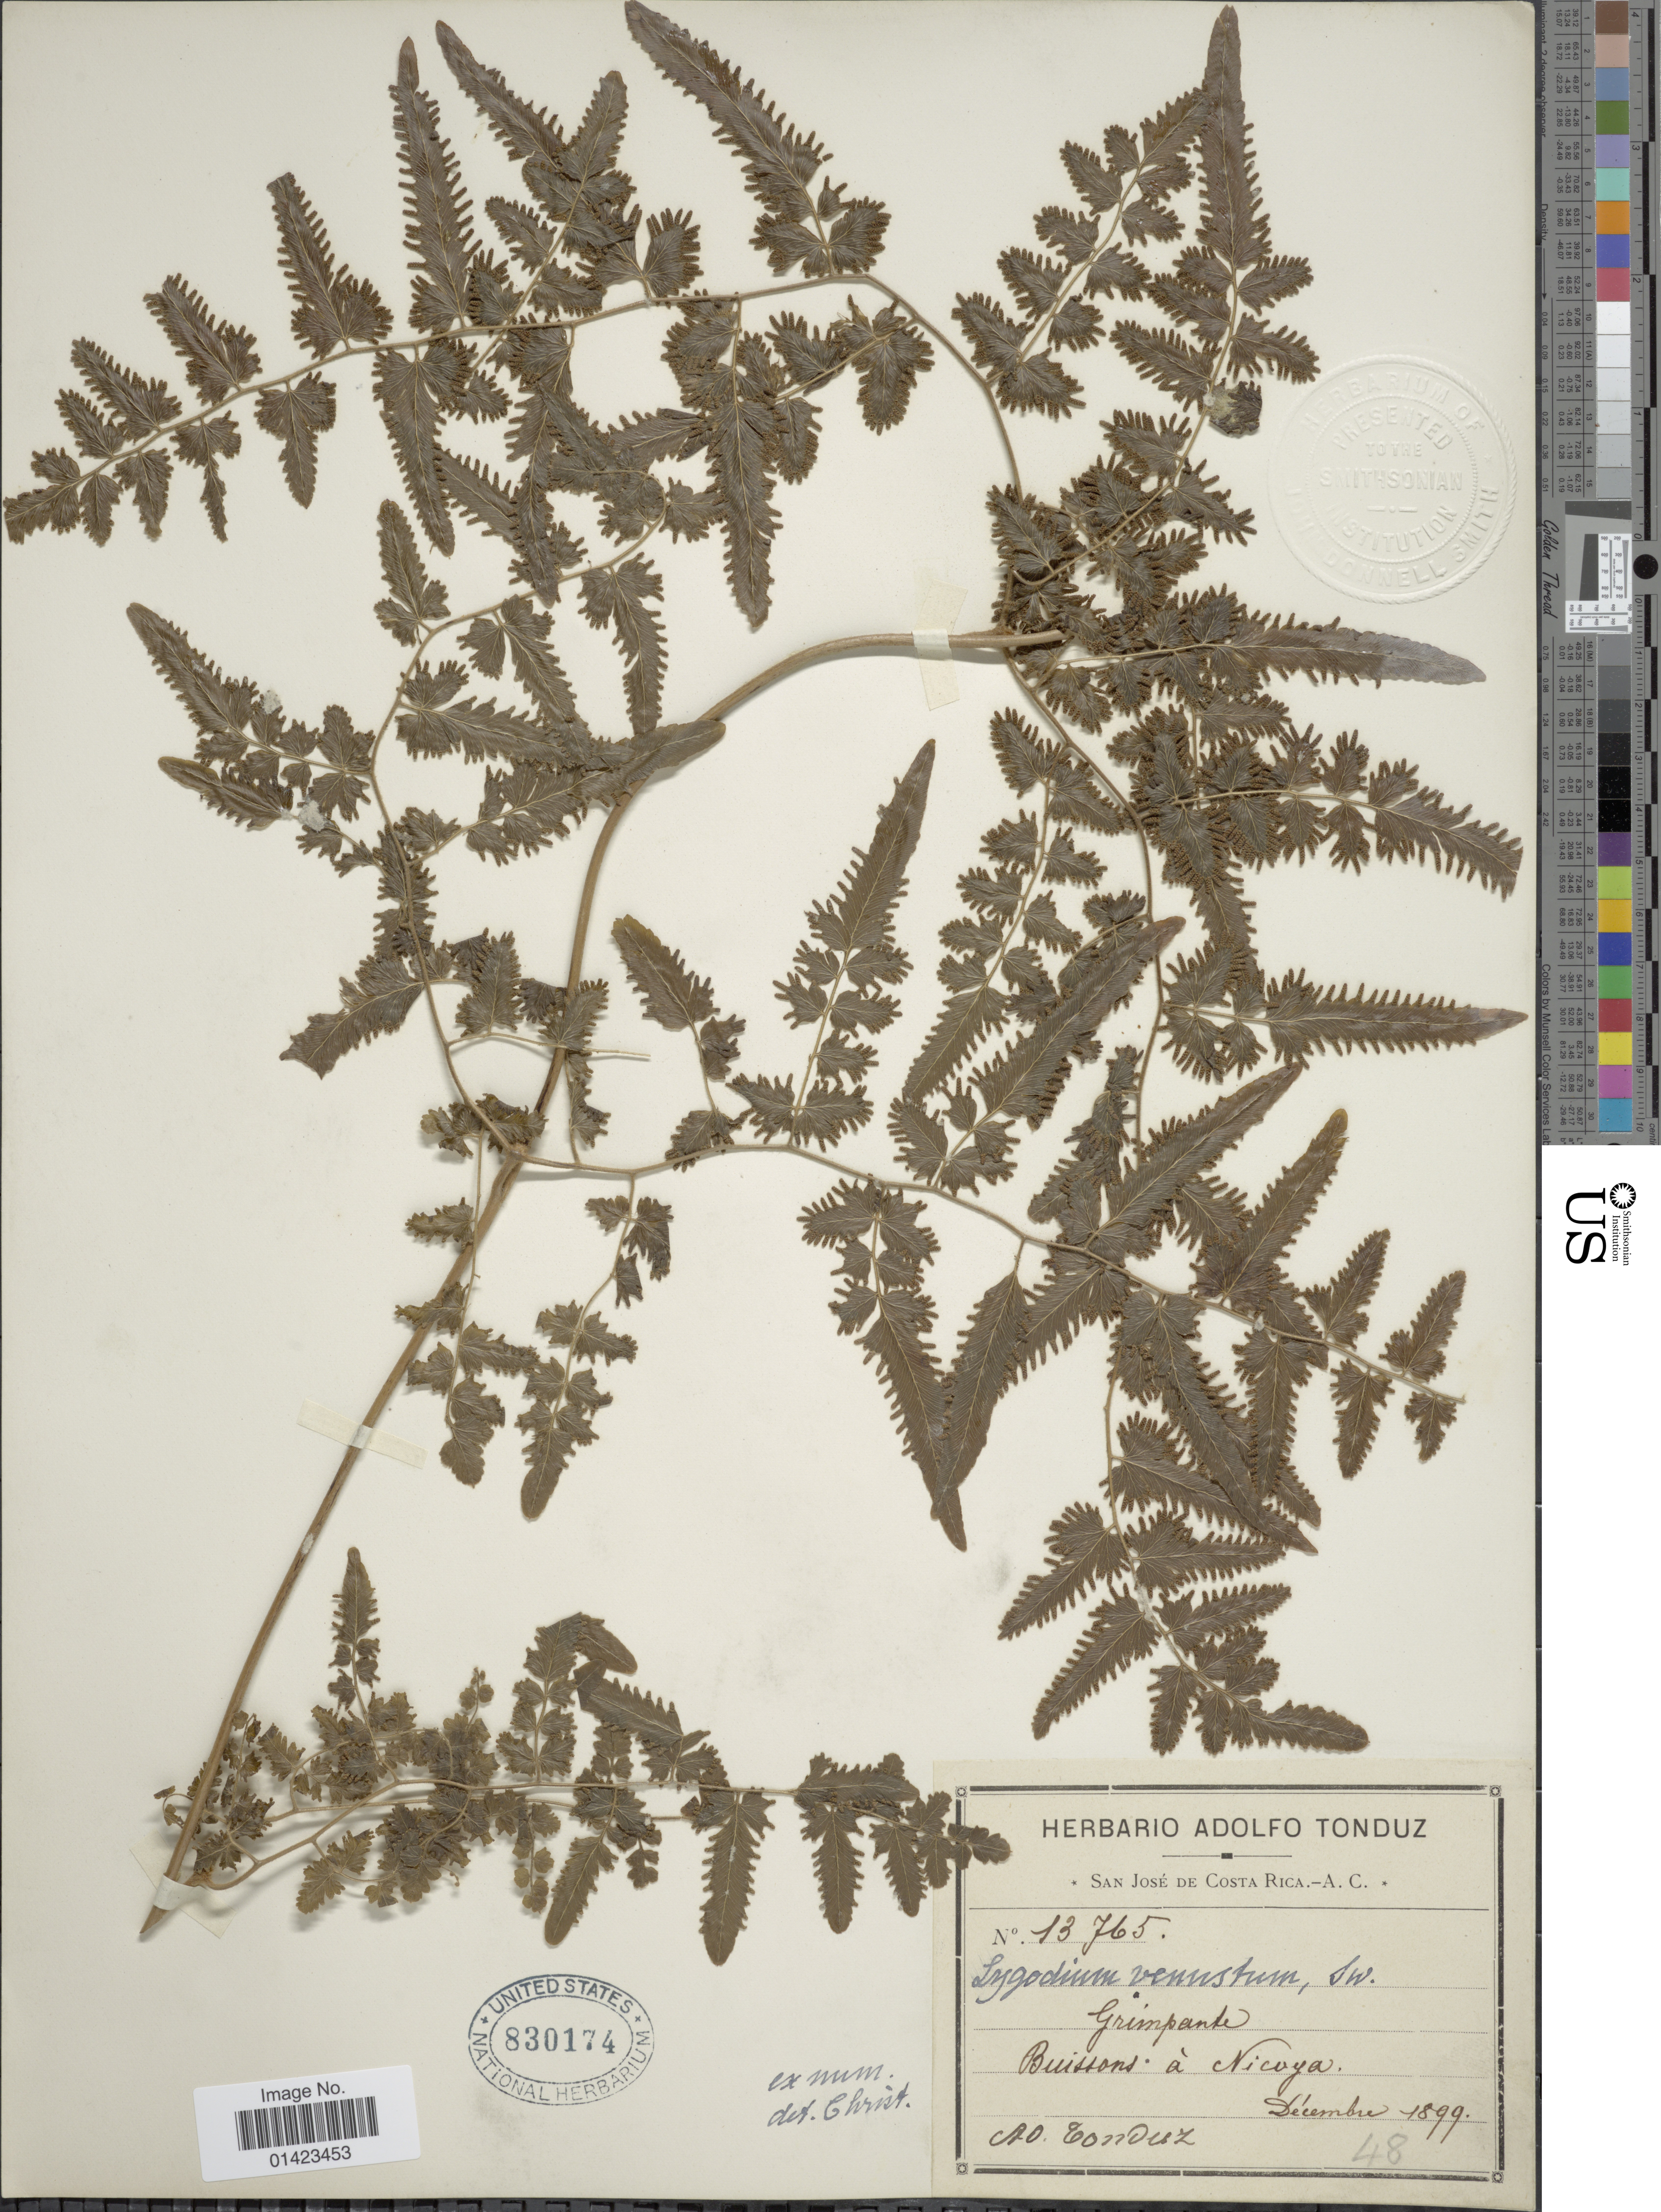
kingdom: Plantae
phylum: Tracheophyta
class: Polypodiopsida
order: Schizaeales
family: Lygodiaceae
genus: Lygodium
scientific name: Lygodium venustum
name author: Sw.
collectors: A. Tonduz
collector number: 13765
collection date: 1899-12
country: Costa Rica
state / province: San José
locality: Ssan José de Costa Rica, -A.C., Buissons a Nicoya, Grimpante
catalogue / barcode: US 830174